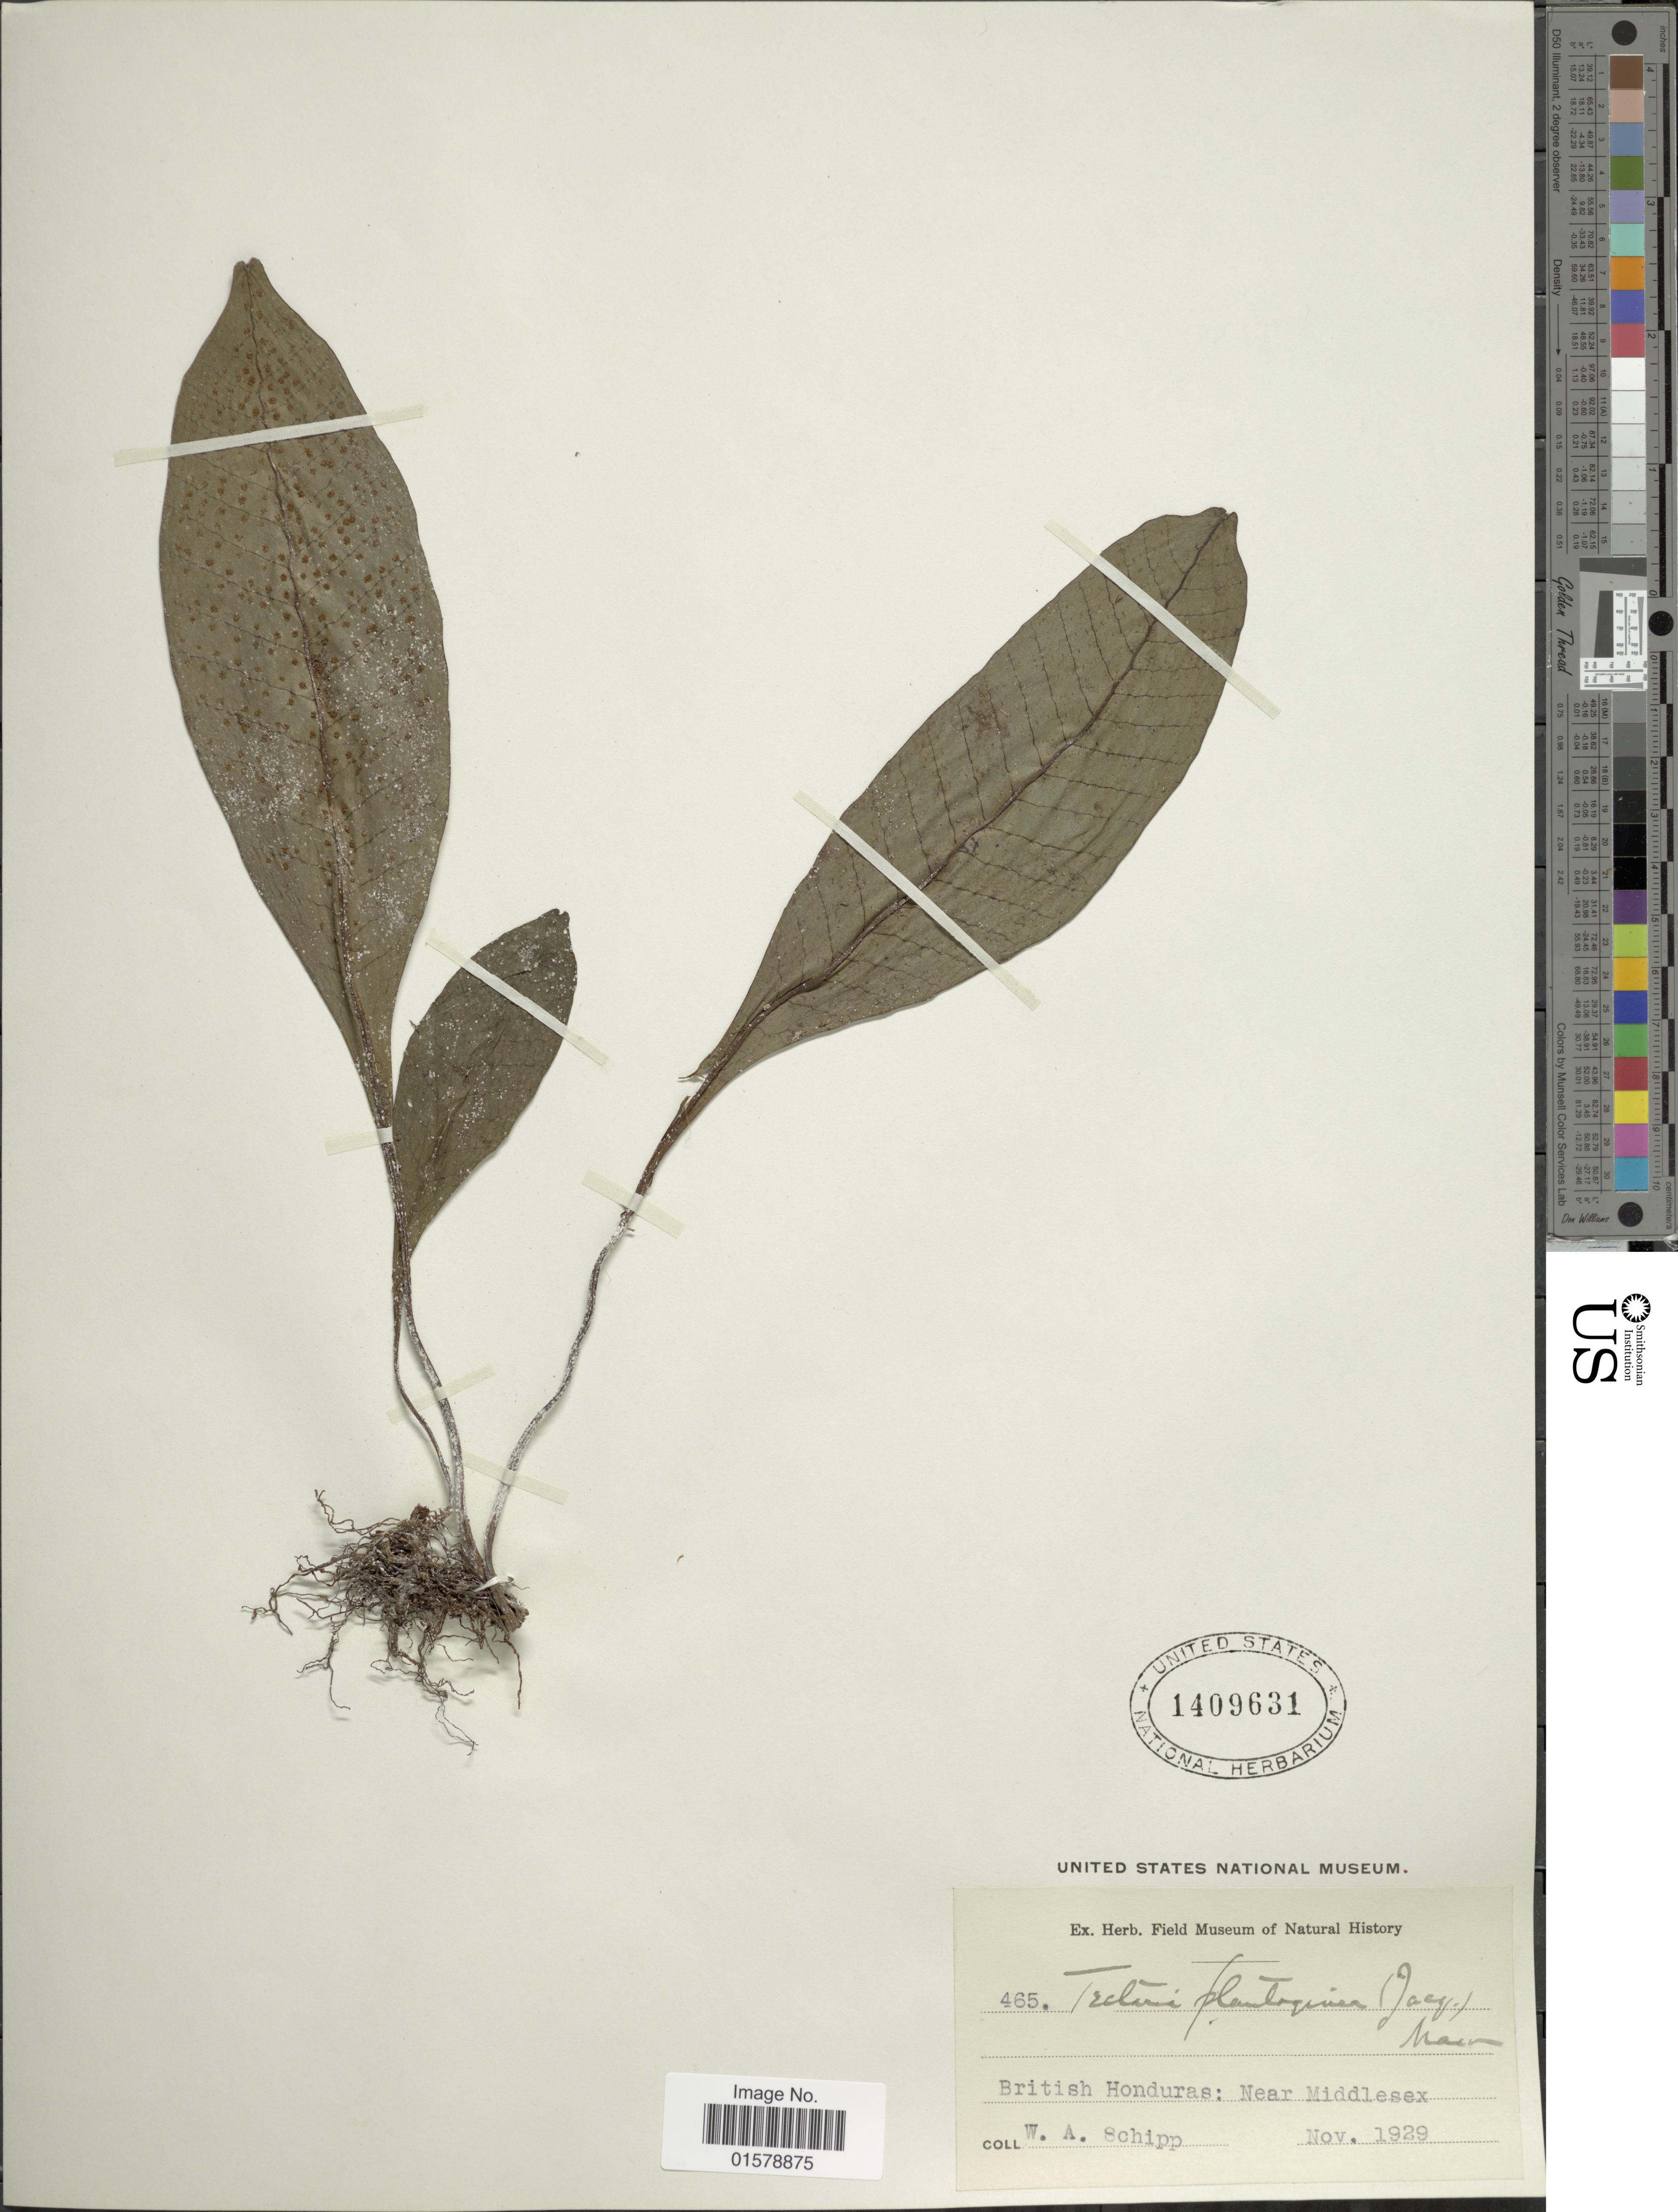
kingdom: Plantae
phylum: Tracheophyta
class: Polypodiopsida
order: Polypodiales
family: Tectariaceae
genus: Tectaria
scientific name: Tectaria plantaginea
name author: (Jacq.) Maxon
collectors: W. Schipp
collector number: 465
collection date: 1929-11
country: Belize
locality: British Honduras, Near Middlesex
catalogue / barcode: US 1409631